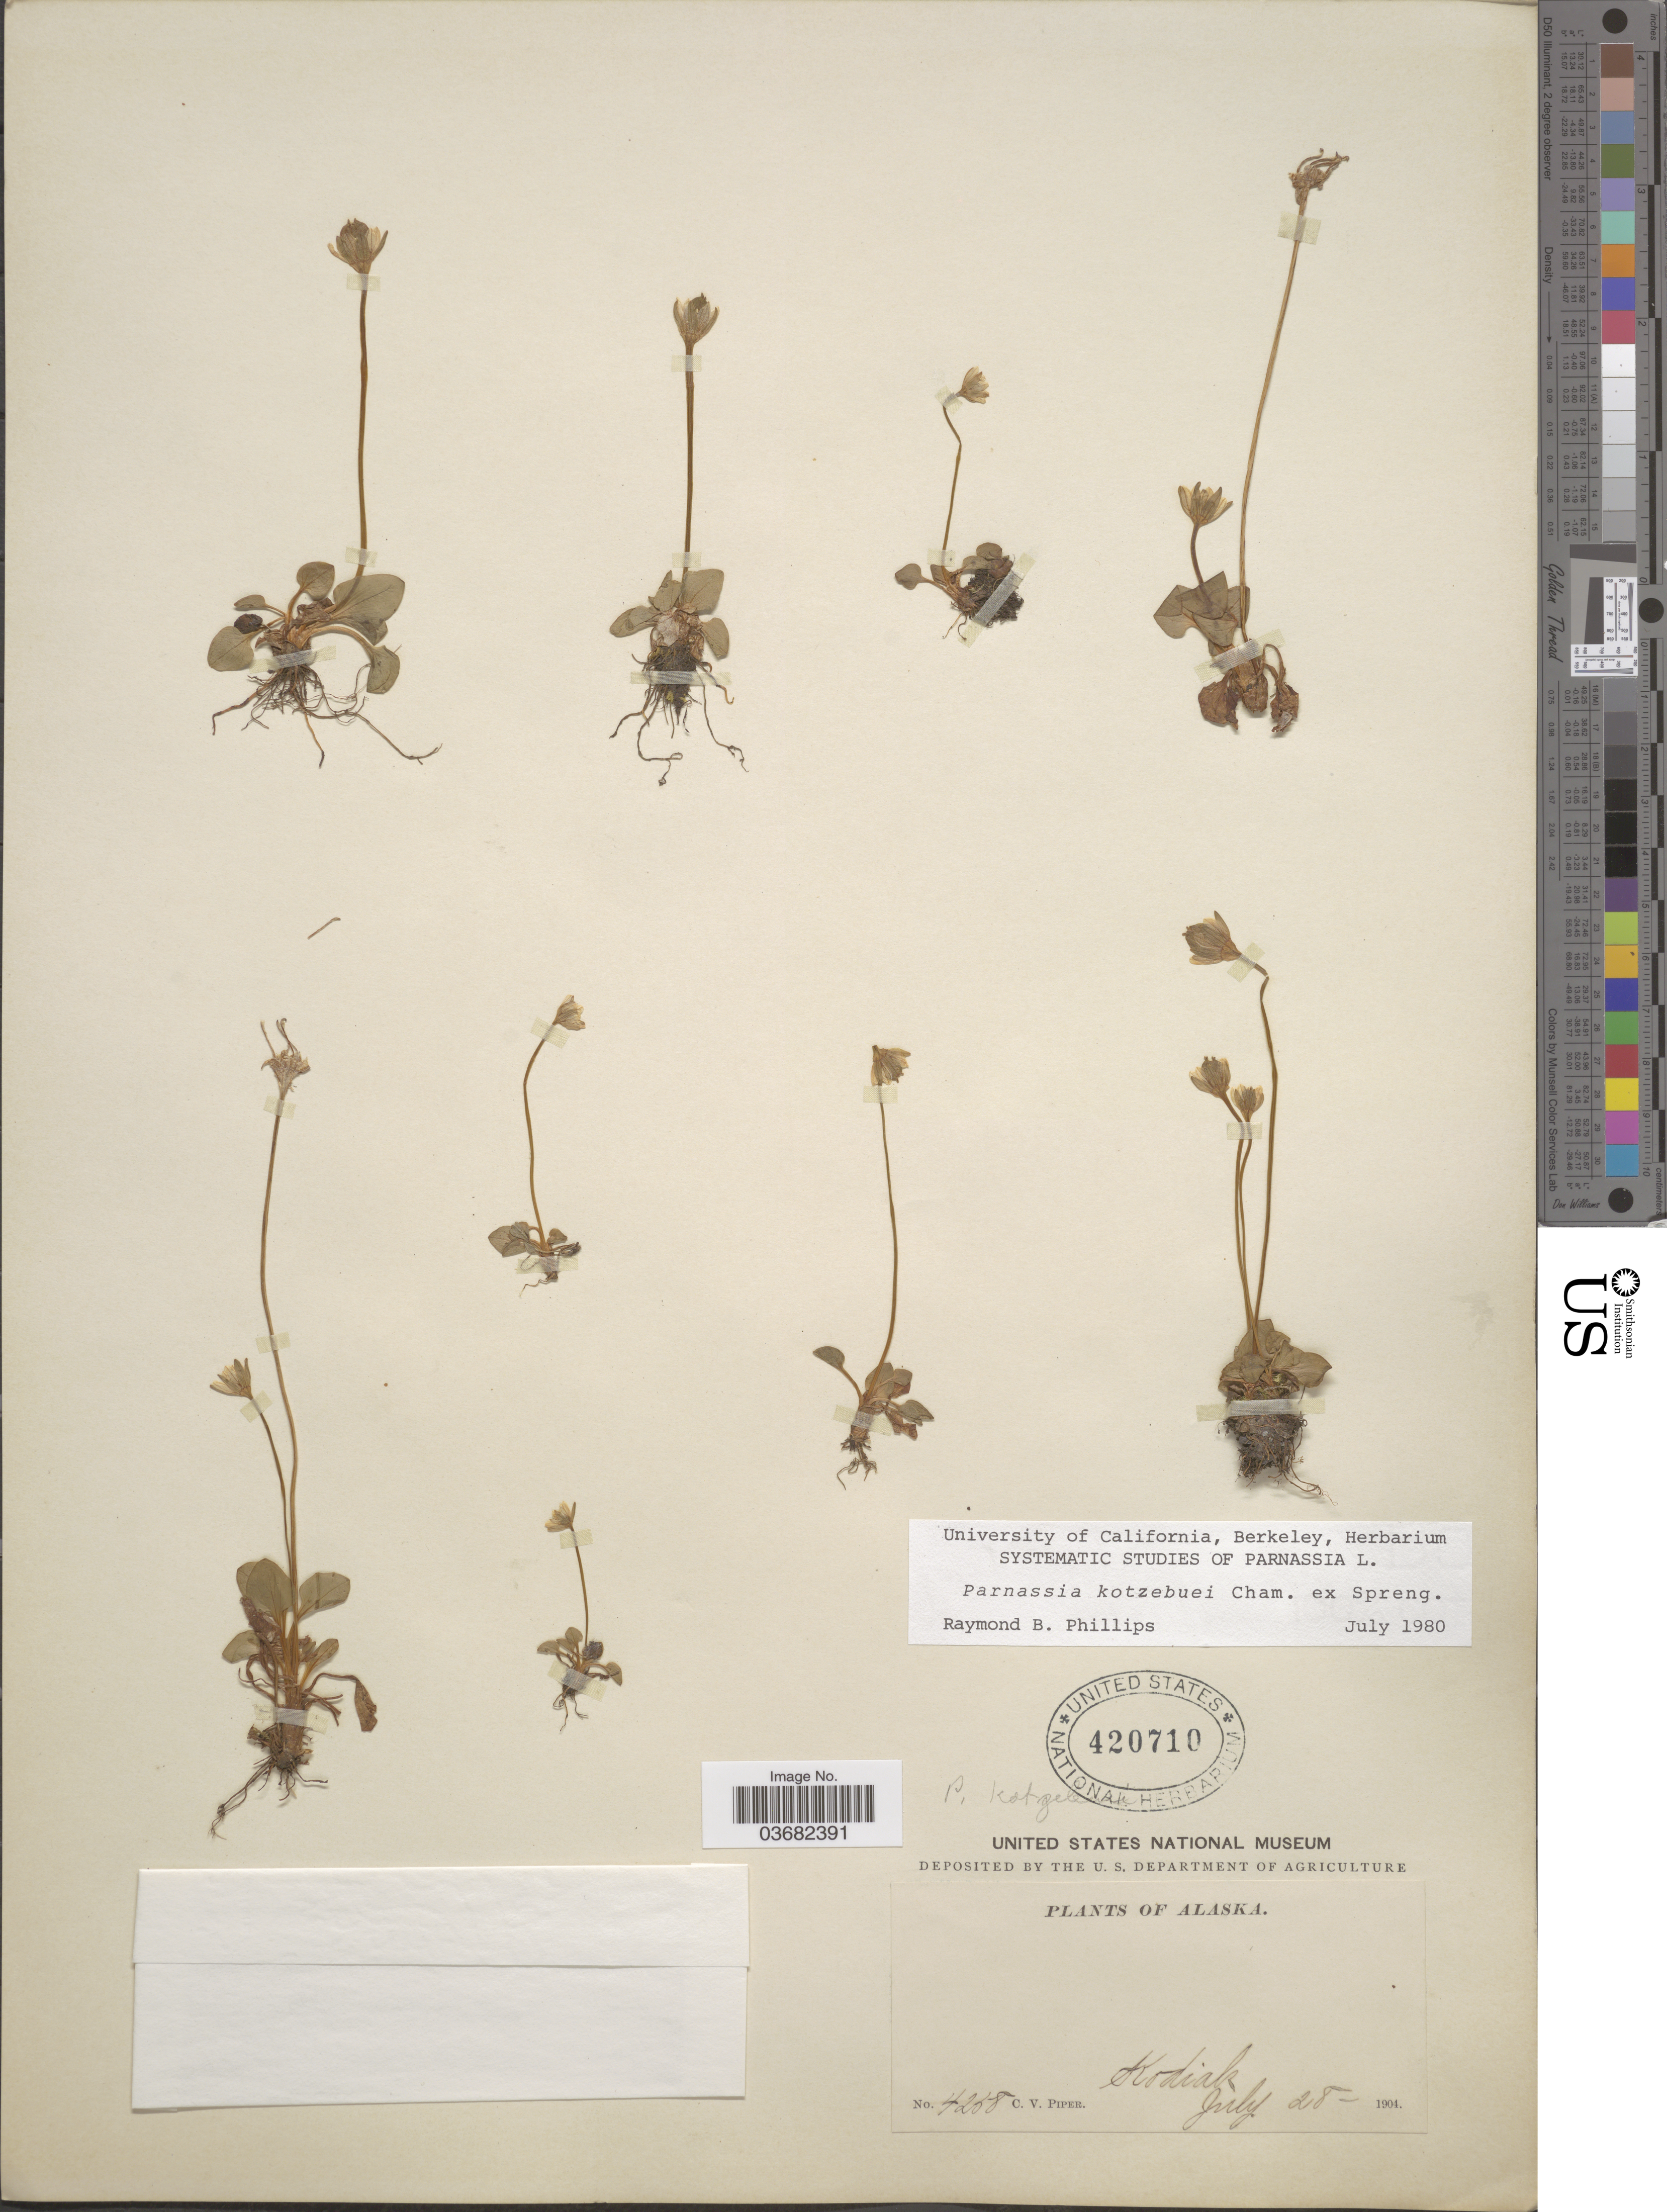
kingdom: Plantae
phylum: Tracheophyta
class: Magnoliopsida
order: Celastrales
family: Parnassiaceae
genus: Parnassia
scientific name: Parnassia kotzebuei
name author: Cham. ex Spreng.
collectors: C. V. Piper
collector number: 4238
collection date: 1904-07-28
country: United States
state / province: Alaska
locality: Kodiak.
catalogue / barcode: US 420710